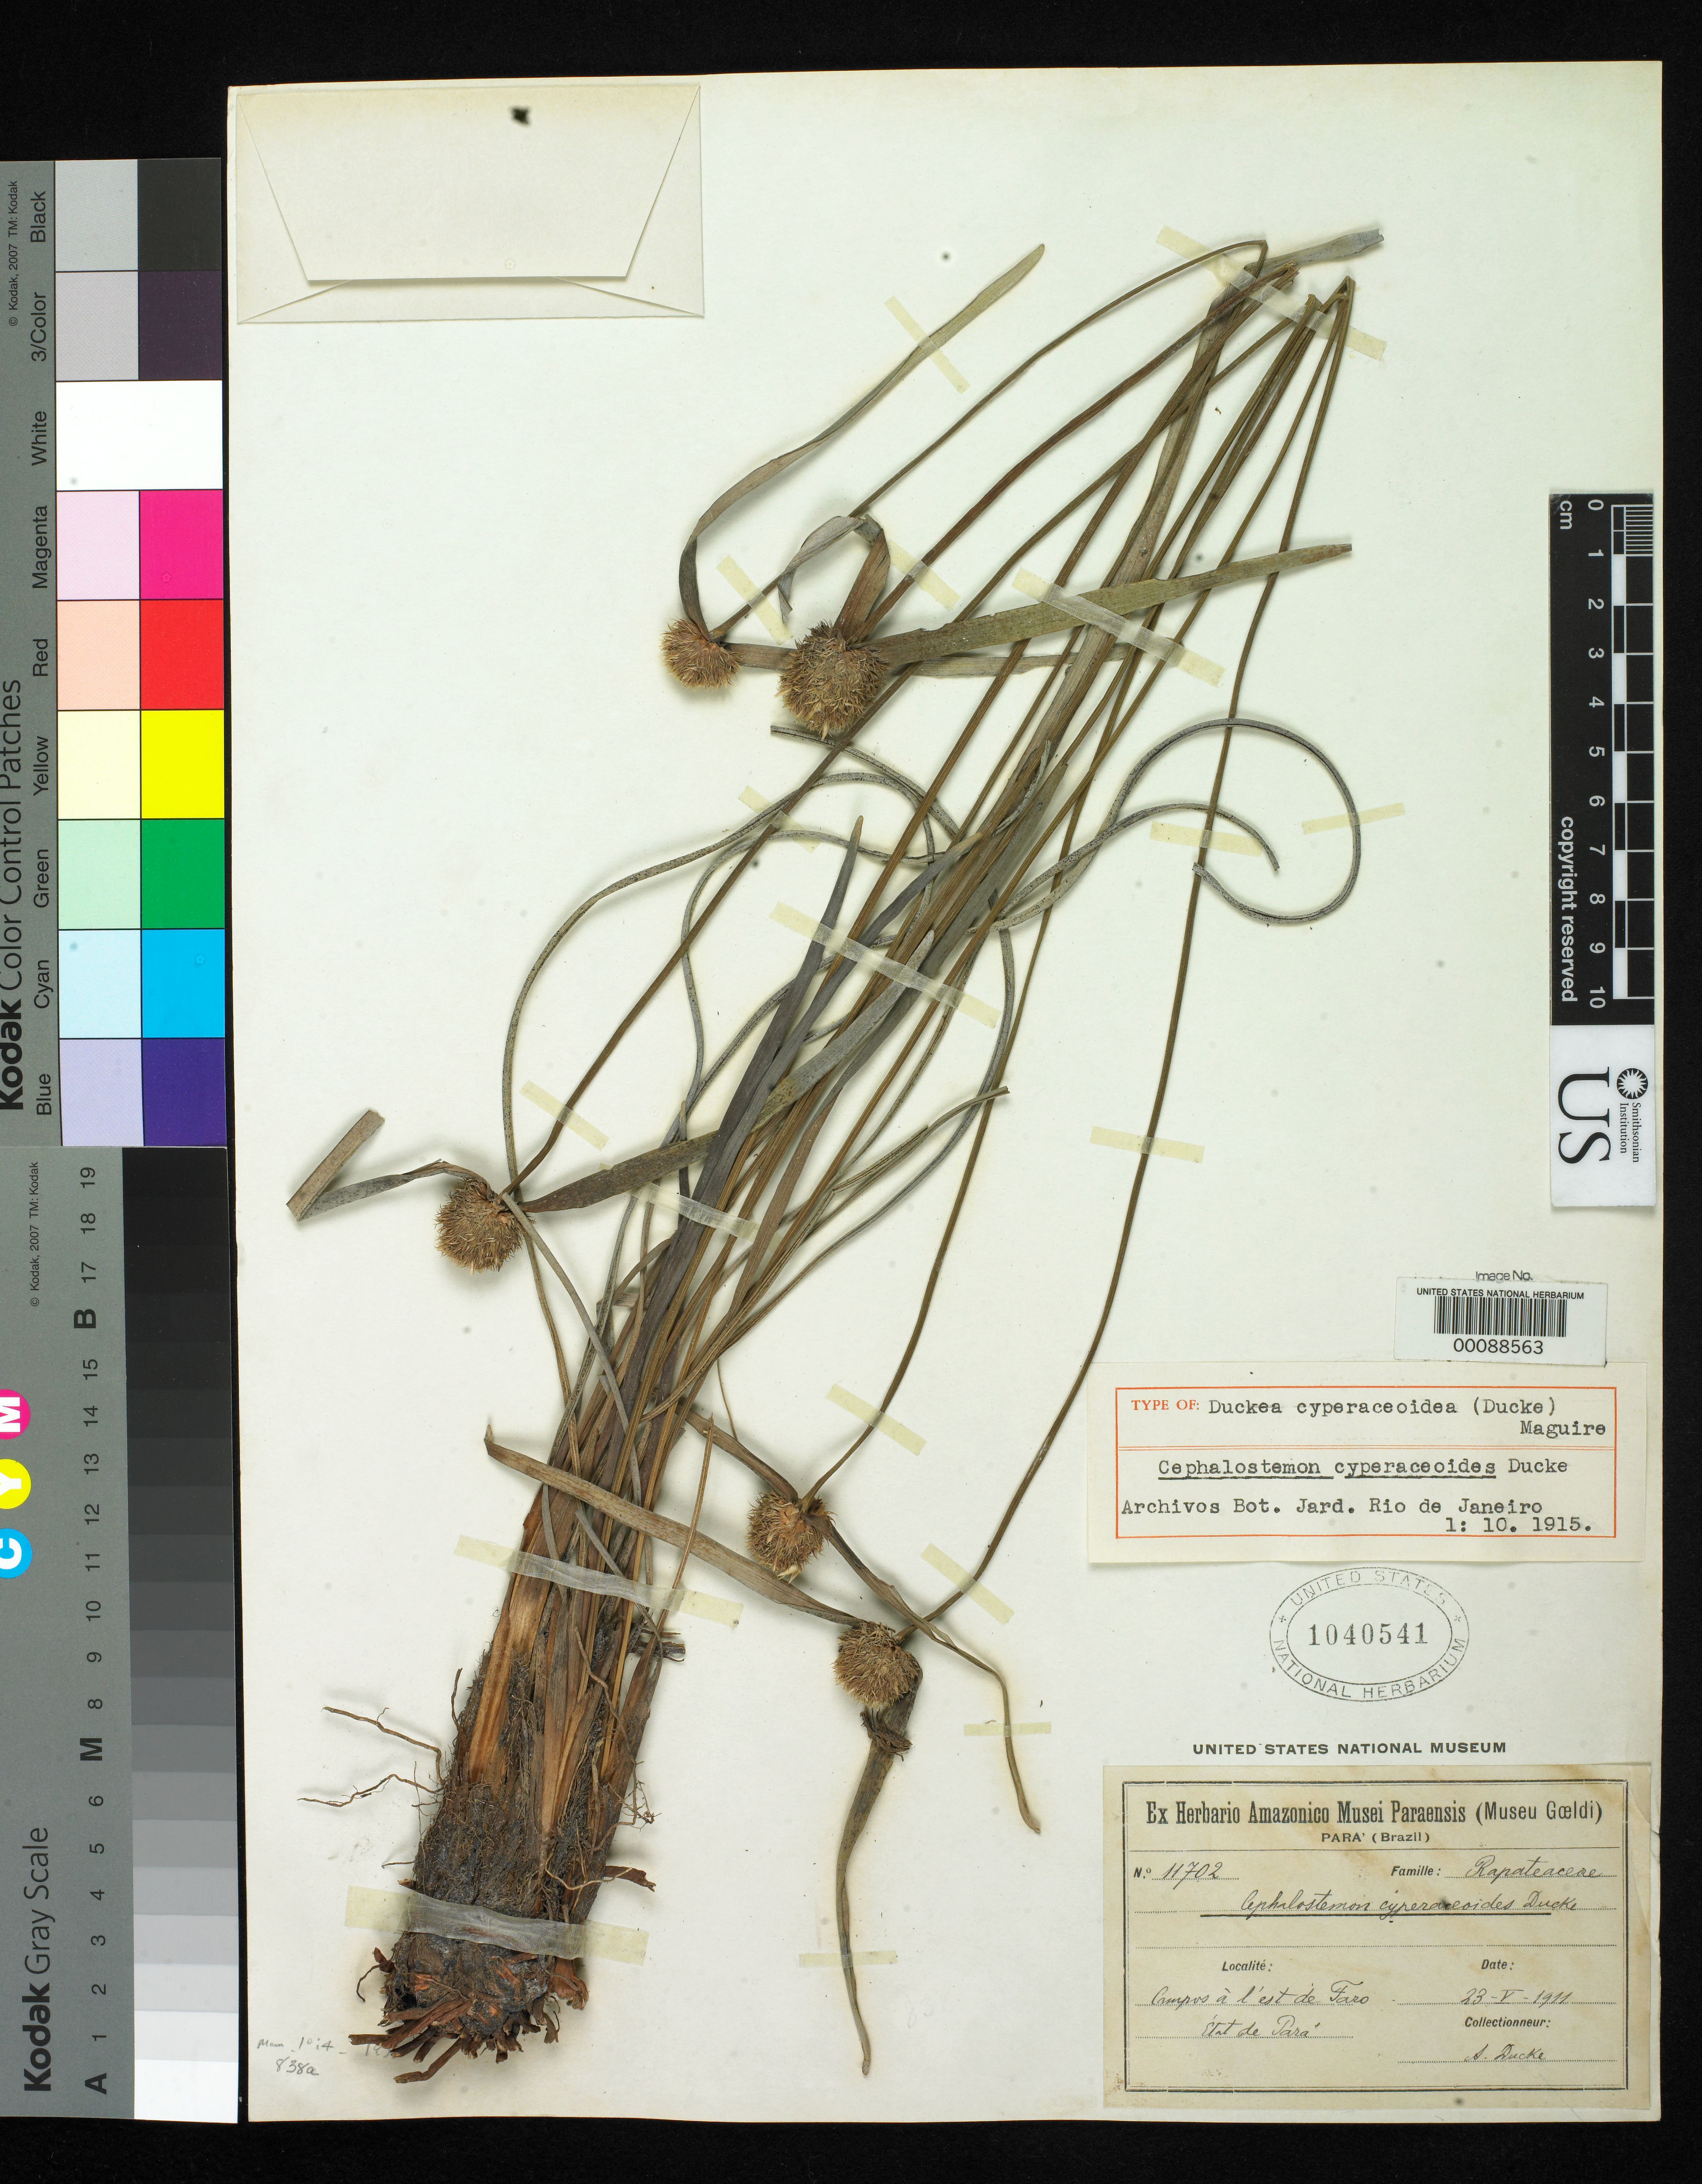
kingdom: Plantae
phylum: Tracheophyta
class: Liliopsida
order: Poales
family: Rapateaceae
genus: Cephalostemon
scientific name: Cephalostemon cyperaceoides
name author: Ducke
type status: Lectotype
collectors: A. Ducke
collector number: Mus. Goeldi 11702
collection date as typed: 23 May 1911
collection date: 1911-05-23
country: Brazil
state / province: Pará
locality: Campos à l'est de Faro.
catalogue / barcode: US 1040541